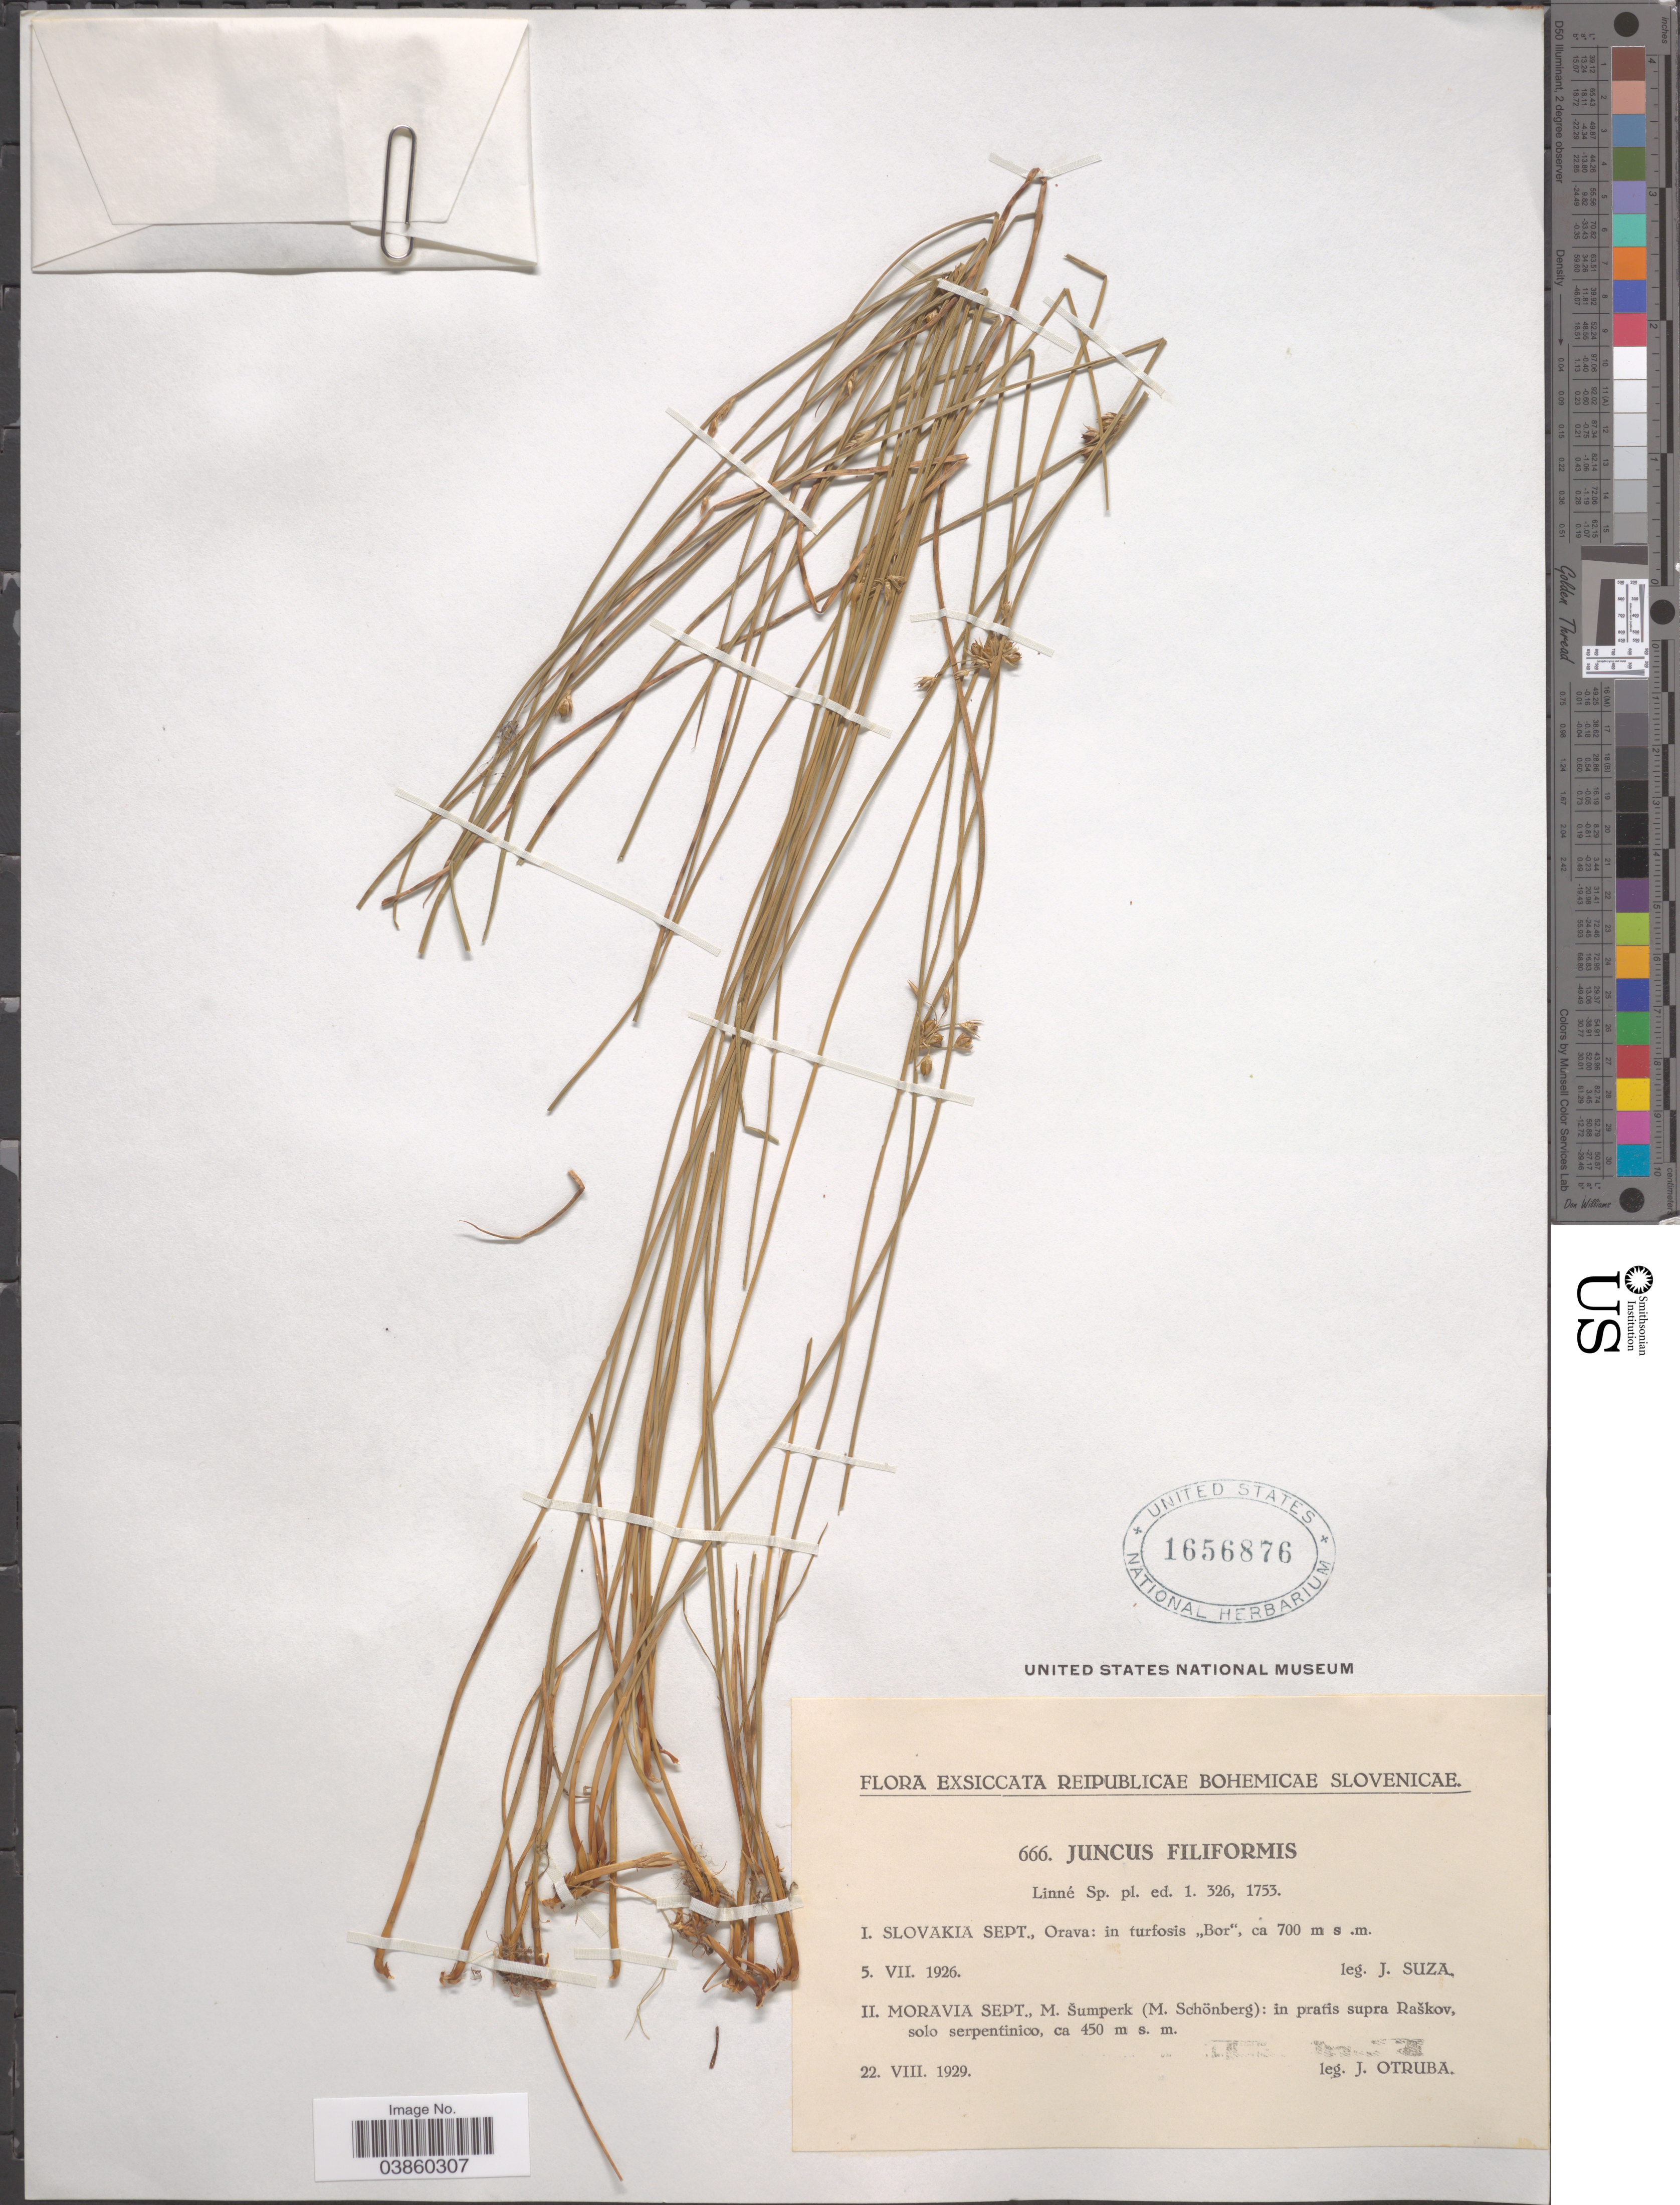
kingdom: Plantae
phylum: Tracheophyta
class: Liliopsida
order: Poales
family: Juncaceae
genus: Juncus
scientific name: Juncus filiformis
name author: L.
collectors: J. Otruba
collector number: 666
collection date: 1929-08-22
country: Czechia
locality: Moravia Sept., M. Sumperk (M. Schönberg): in pratis supra Raskov, solo serpentinico.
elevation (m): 450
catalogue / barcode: US 1656876-2